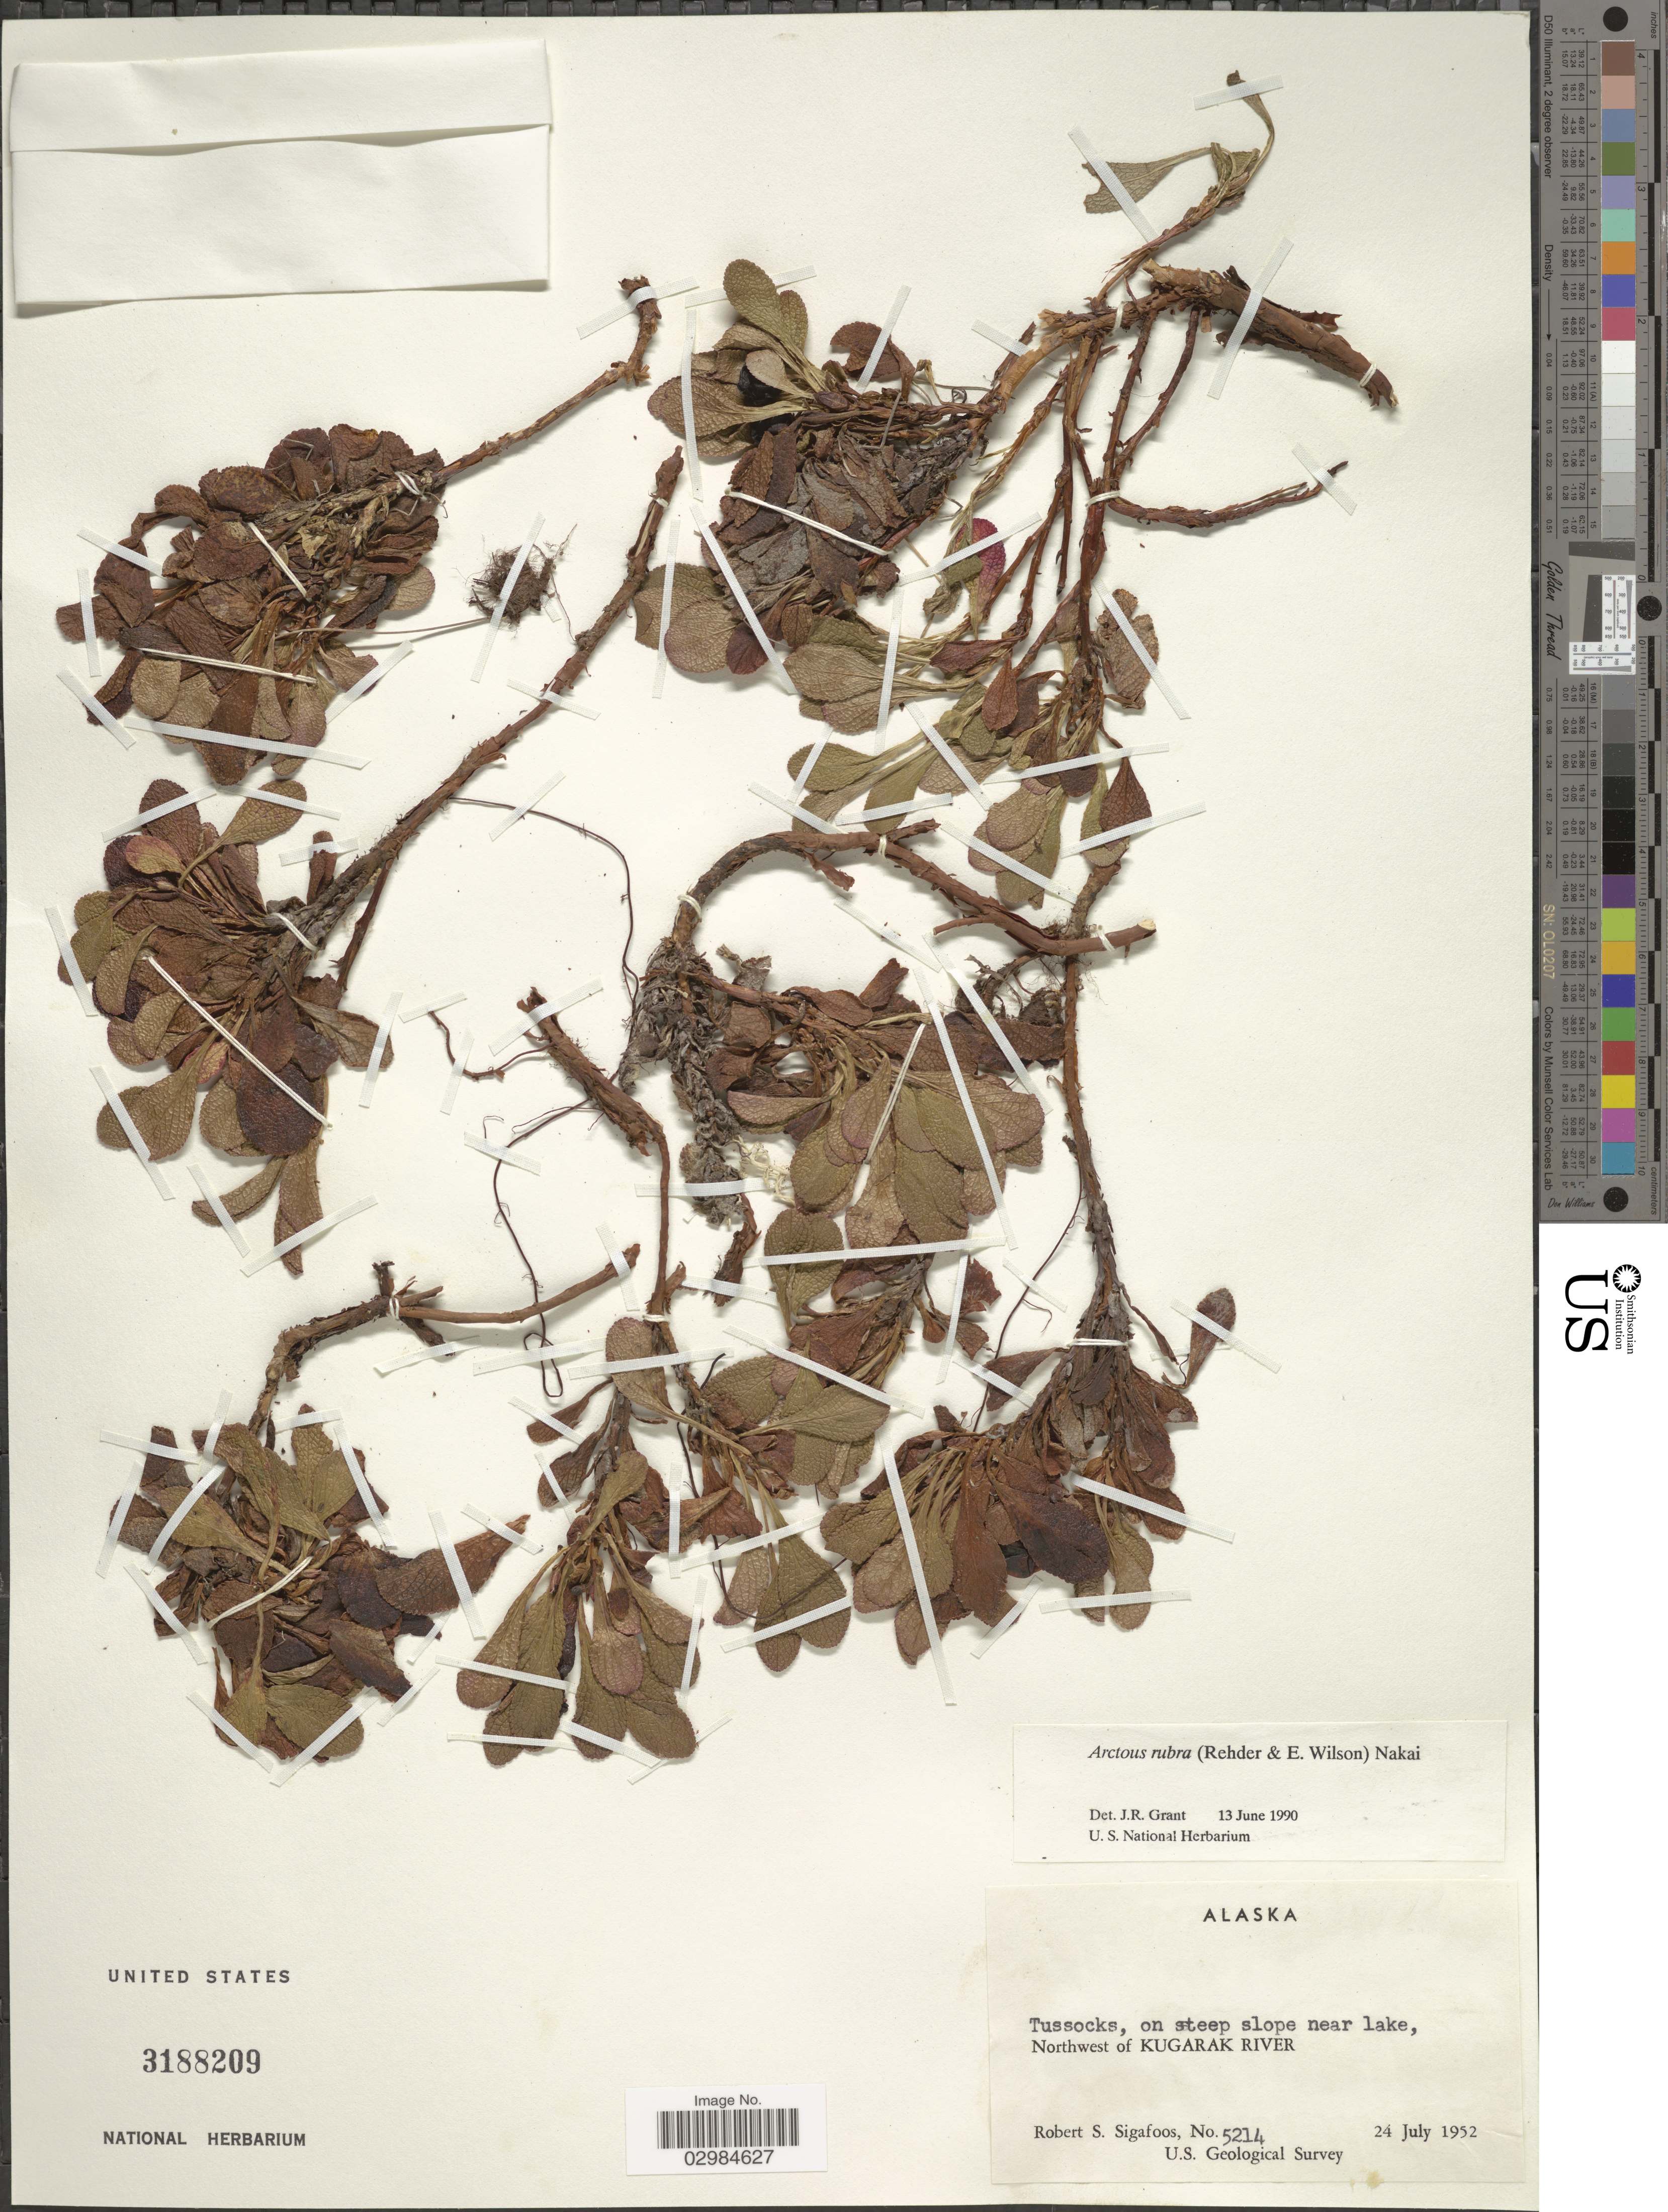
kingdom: Plantae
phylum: Tracheophyta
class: Magnoliopsida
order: Ericales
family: Ericaceae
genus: Arctostaphylos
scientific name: Arctostaphylos rubra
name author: (Rehder & E.H. Wilson) Fernald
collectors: R. Sigafoos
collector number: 5214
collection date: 1952-07-24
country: United States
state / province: Alaska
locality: Tussocks, on steep slope near lake, Northwest of Kugarak River.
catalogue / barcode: US 3188209